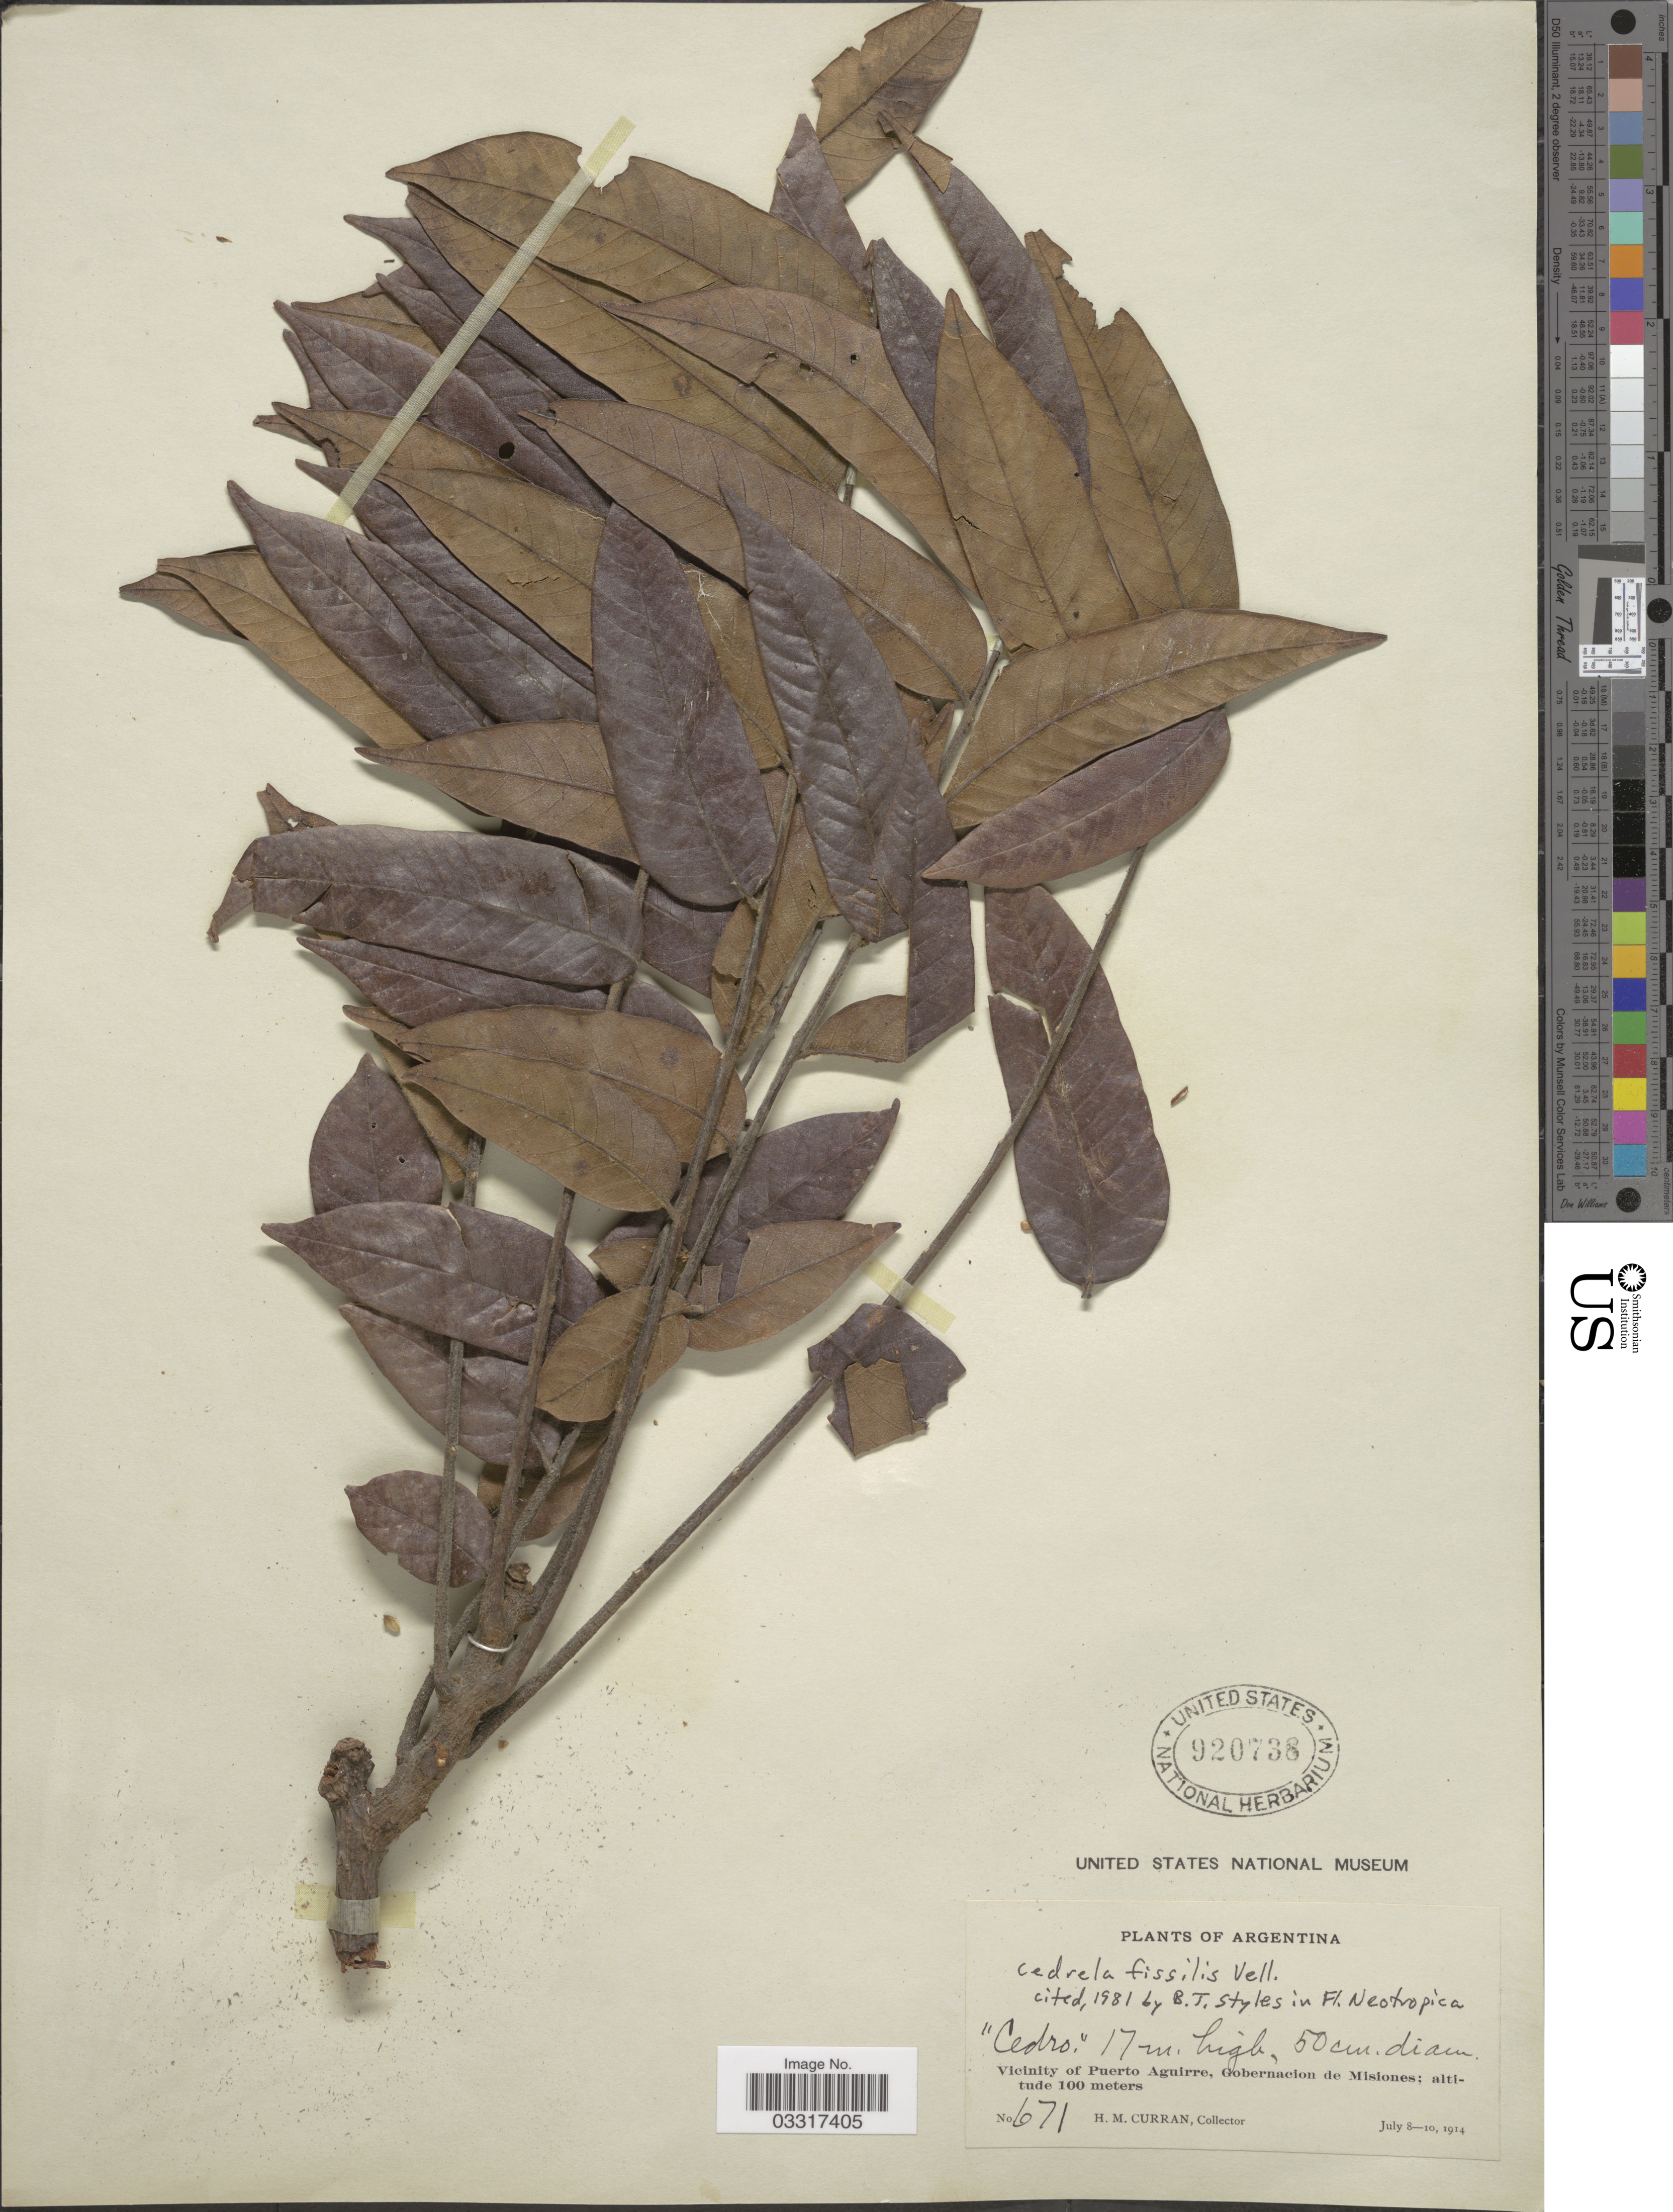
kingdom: Plantae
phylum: Tracheophyta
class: Magnoliopsida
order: Sapindales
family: Meliaceae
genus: Cedrela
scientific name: Cedrela fissilis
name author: Vell.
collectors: H. M. Curran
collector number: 671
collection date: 1914-07-08/1914-07-10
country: Argentina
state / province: Misiones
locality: Vicinity of Puerto Aguirre, Gobernacion de Misiones.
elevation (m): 100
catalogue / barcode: US 920738